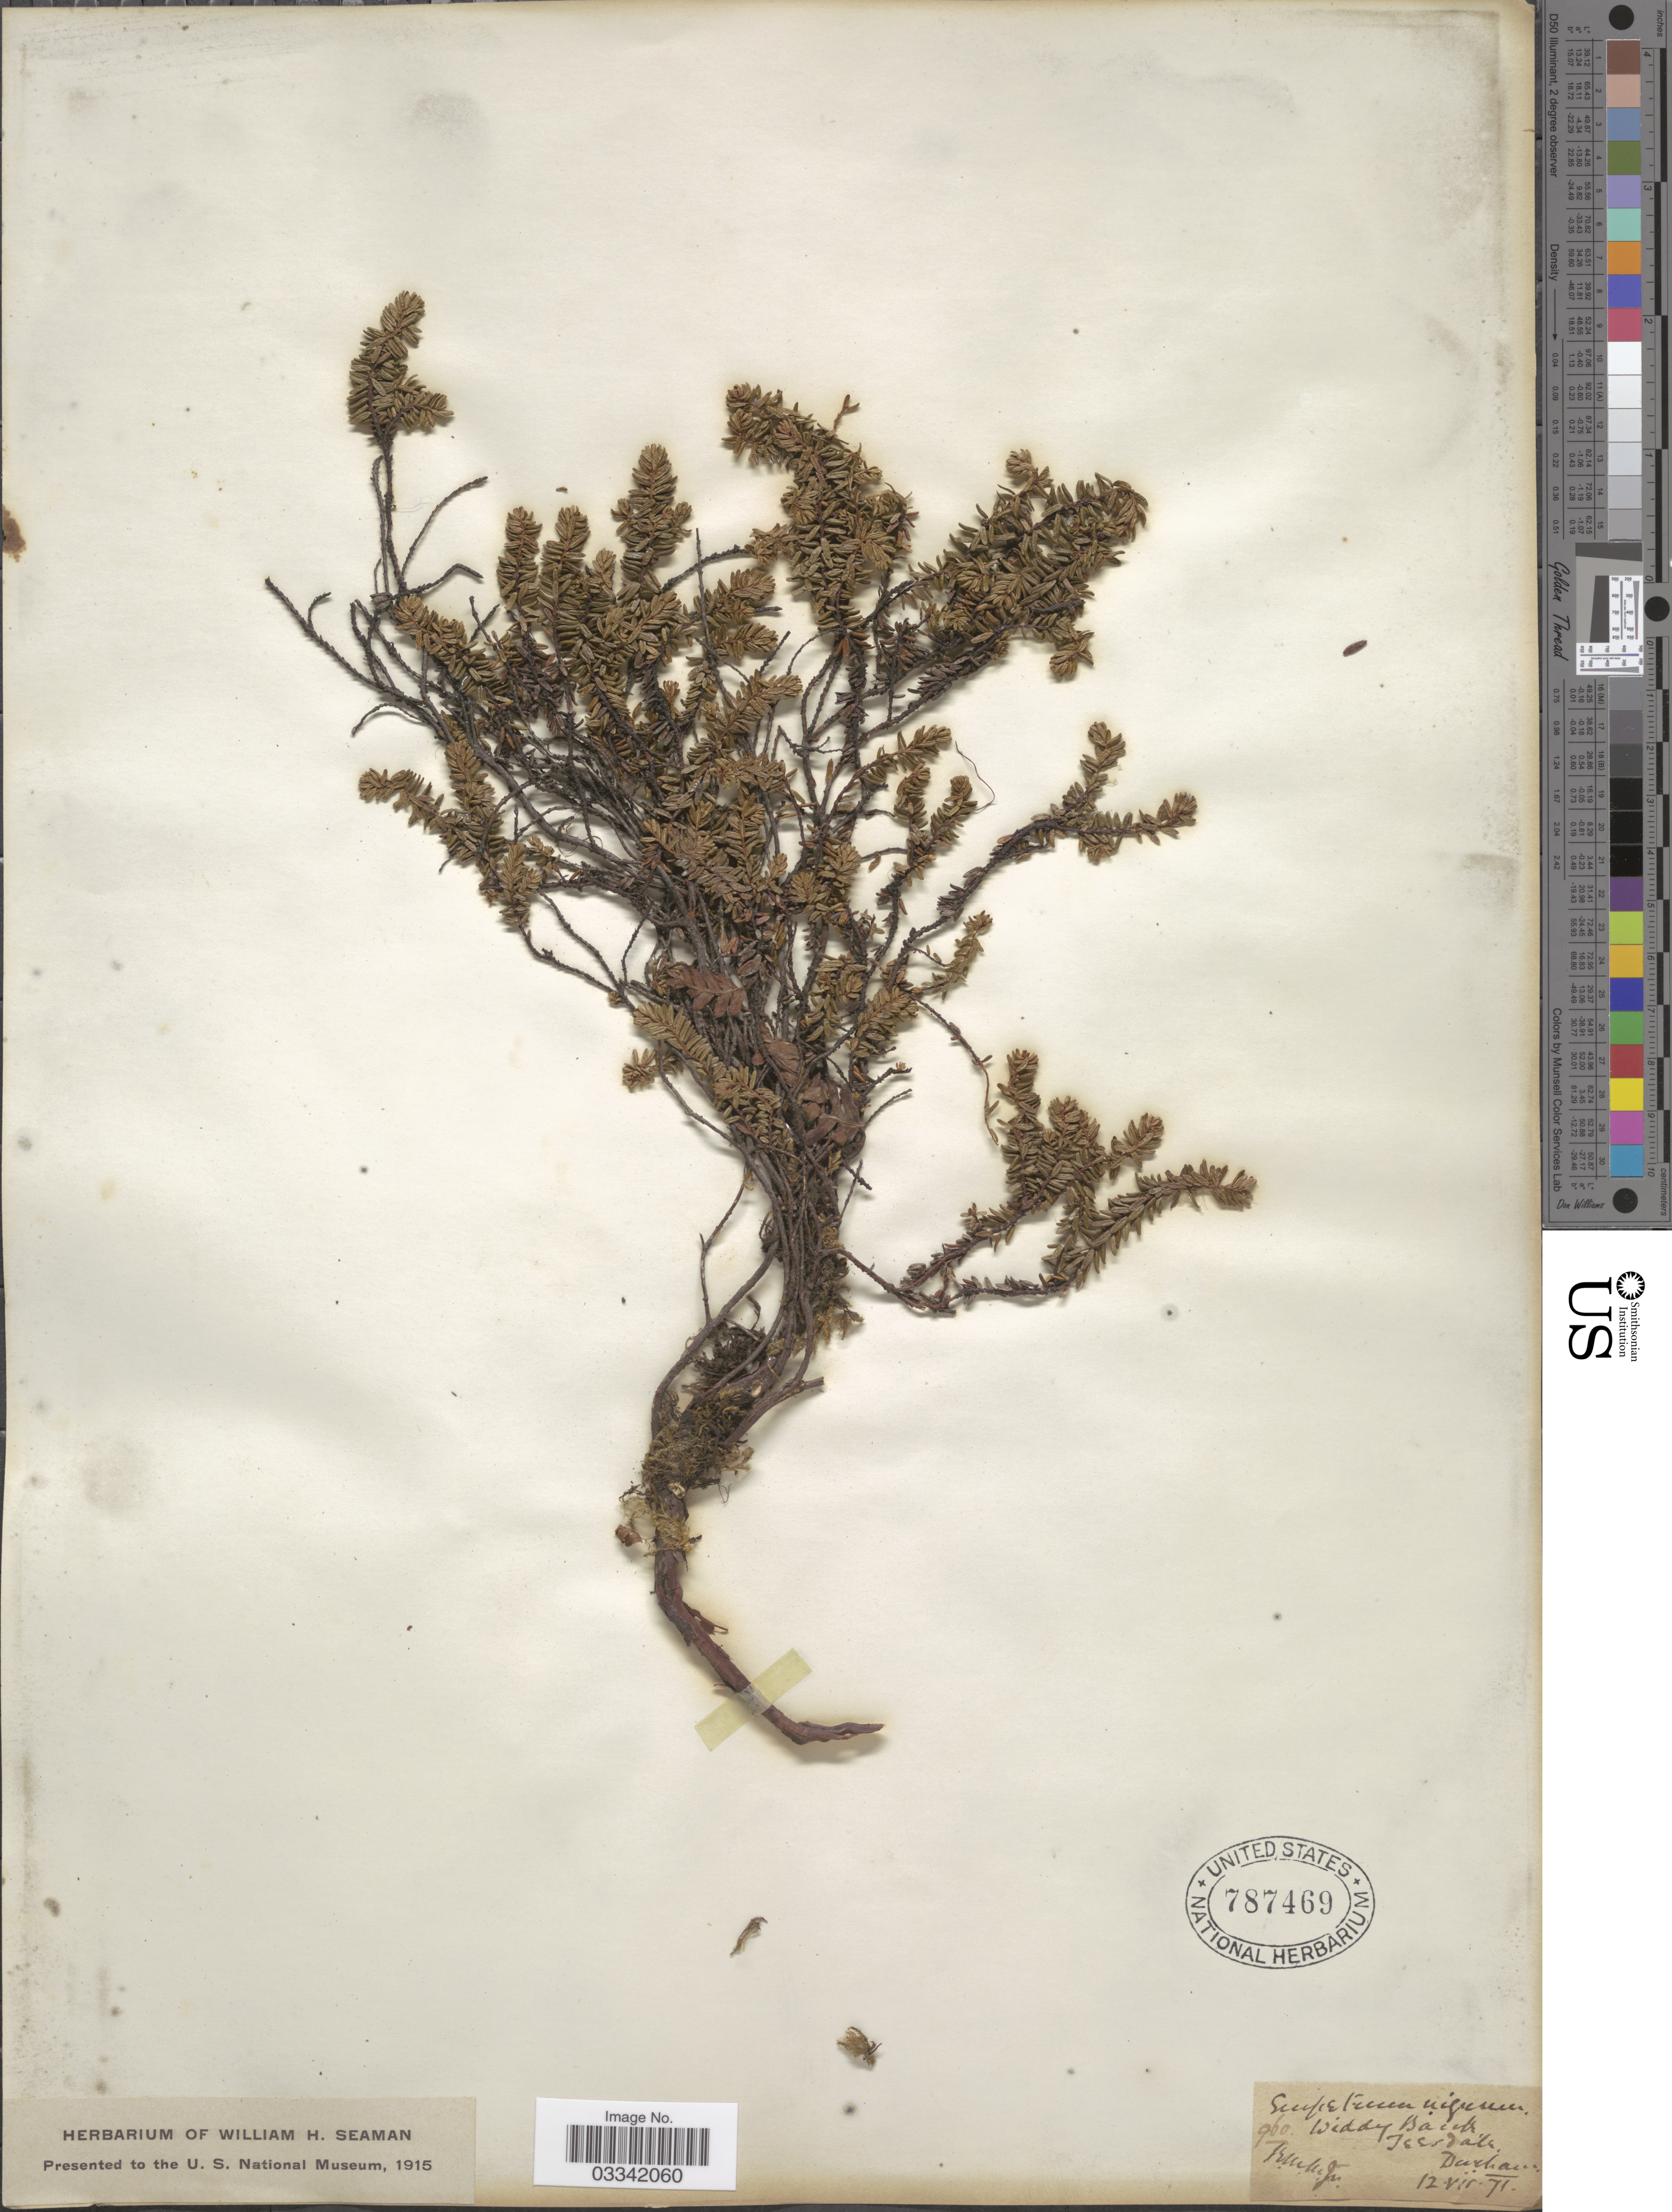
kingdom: Plantae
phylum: Tracheophyta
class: Magnoliopsida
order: Ericales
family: Ericaceae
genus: Empetrum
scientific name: Empetrum nigrum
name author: L.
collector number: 960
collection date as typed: Transcribed d/m/y: 12/7/71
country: United Kingdom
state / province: England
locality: Widdybank, Teesdale, Durham.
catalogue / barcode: US 787469